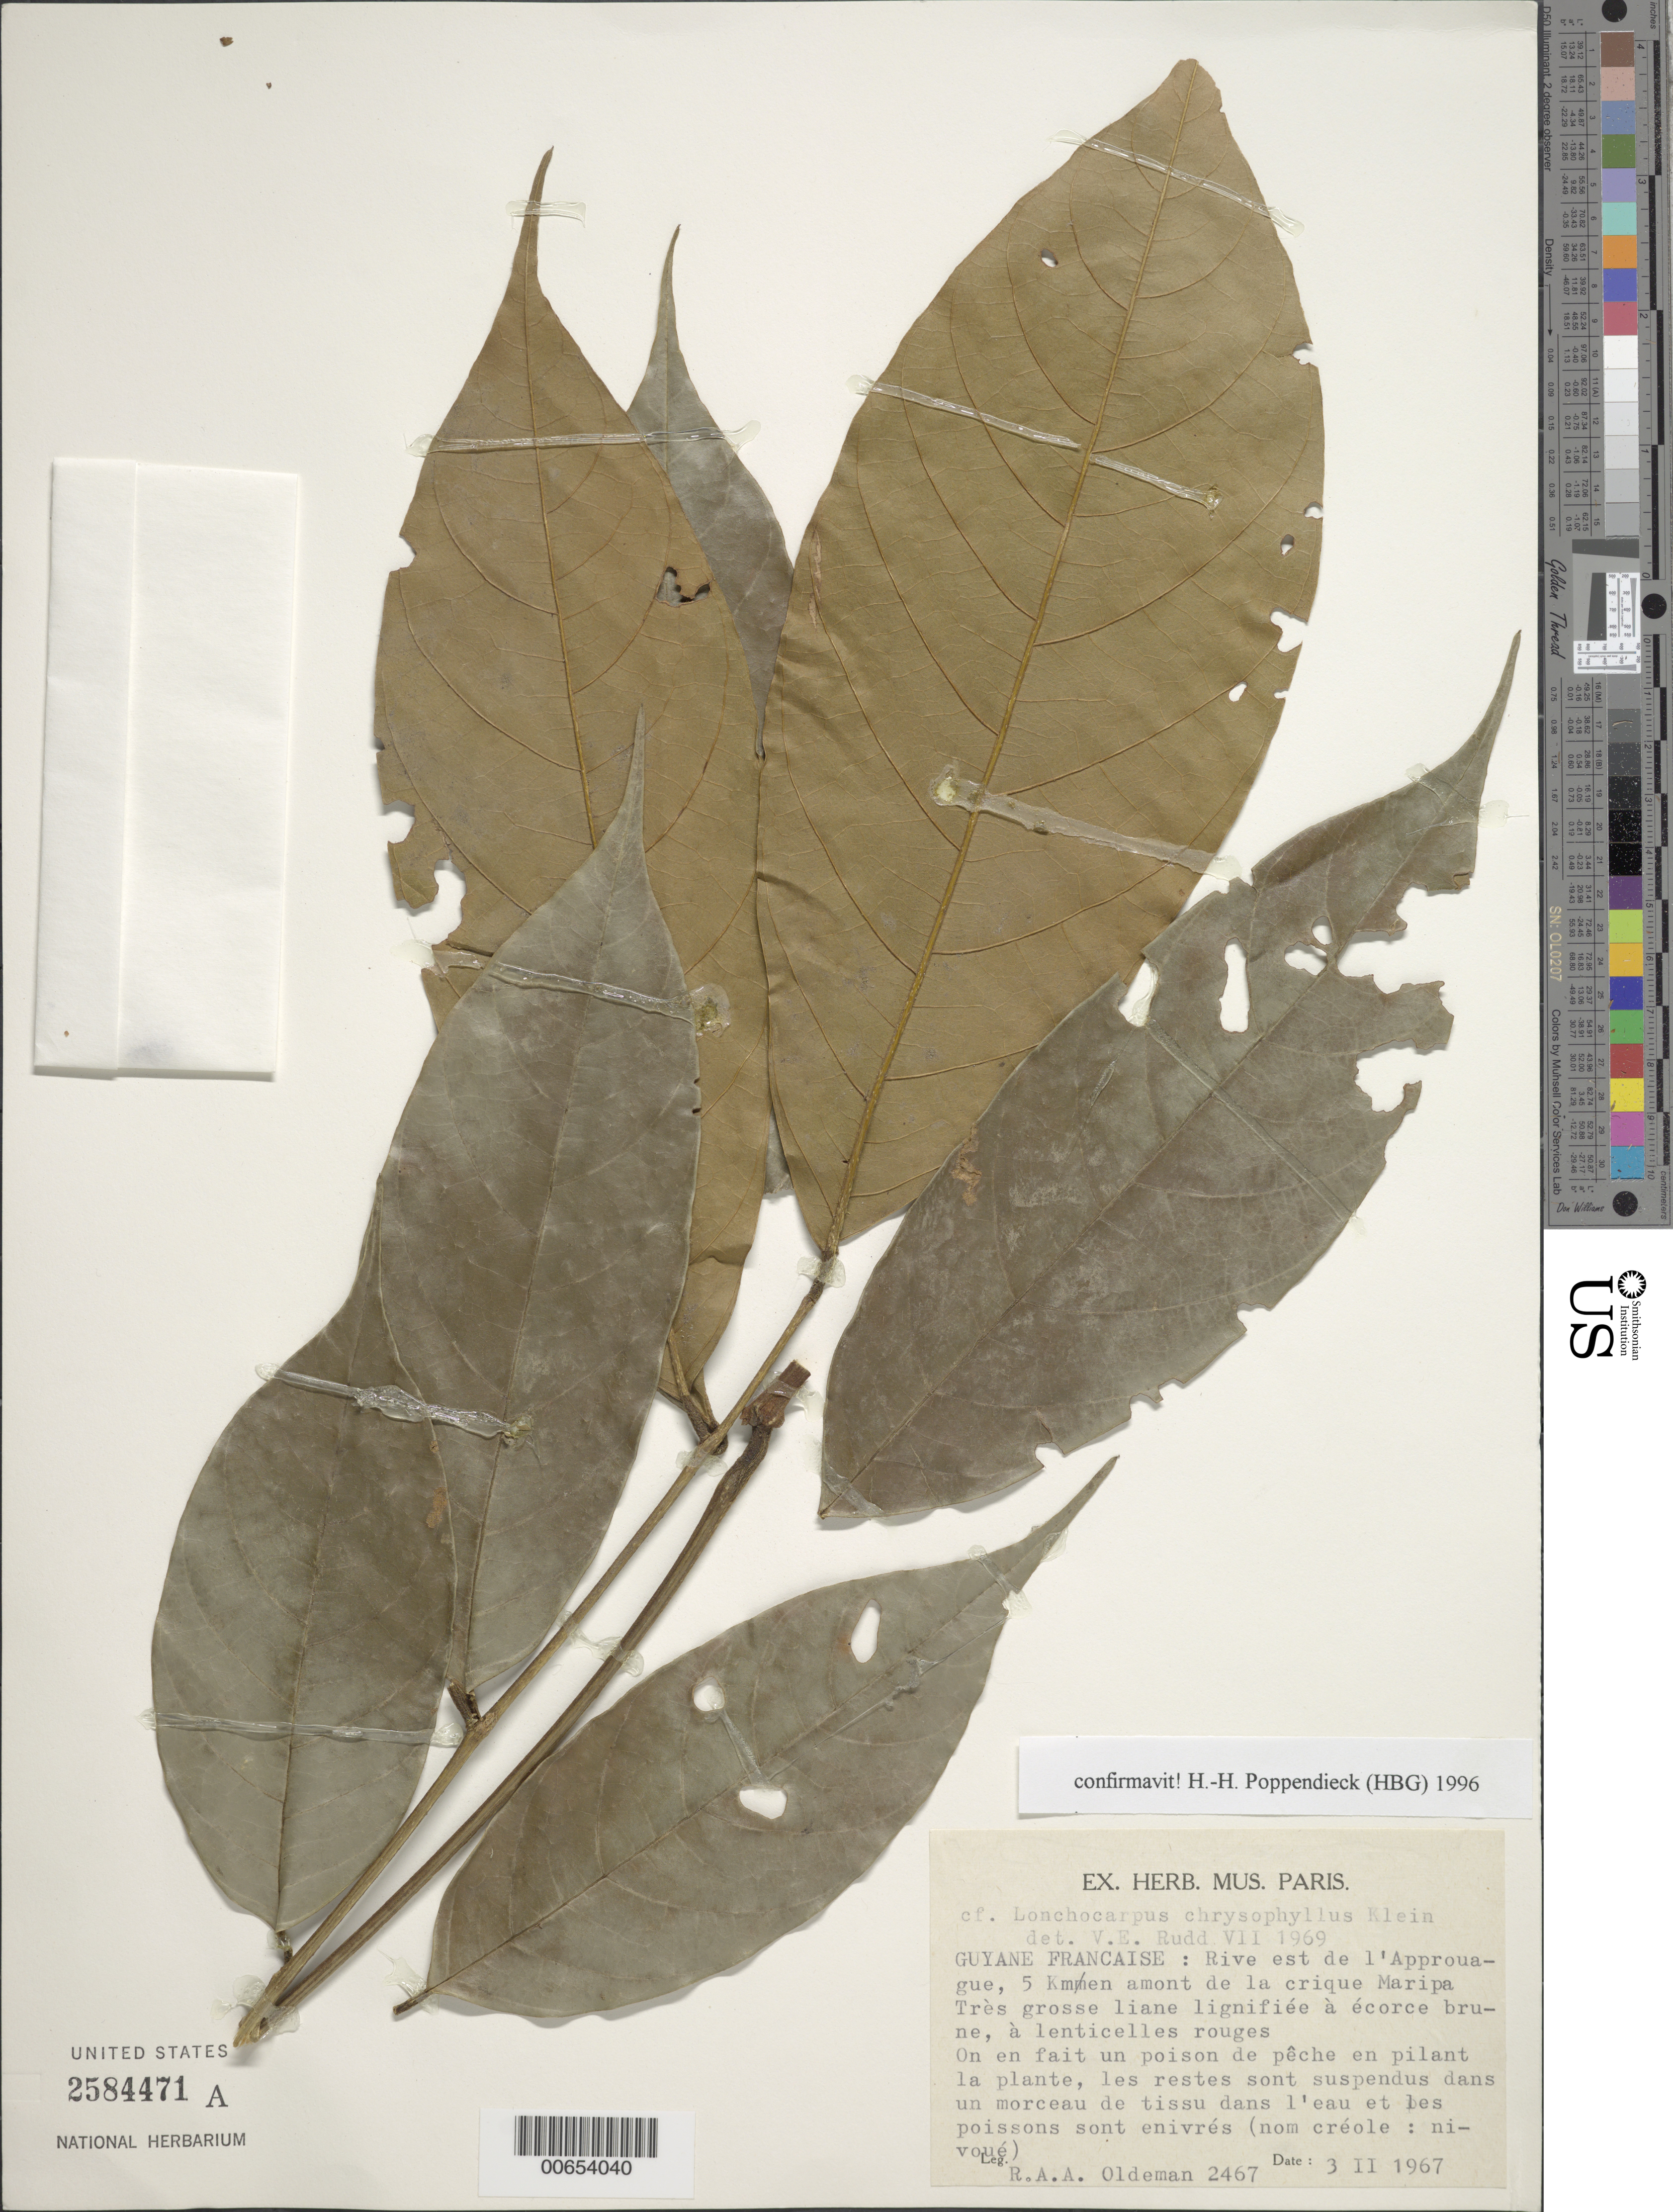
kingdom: Plantae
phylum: Tracheophyta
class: Magnoliopsida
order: Fabales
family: Fabaceae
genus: Lonchocarpus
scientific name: Lonchocarpus chrysophyllus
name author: Kleinhoonte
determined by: Poppendieck, H.-H., (HBG), Institut fur Allgemeine Botanik und Botanischer Garten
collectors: R. Oldeman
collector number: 2467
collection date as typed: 3-Feb-67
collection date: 1967-02-03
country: French Guiana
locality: Approuague R., rive E de, 5 km en amont de la crique Maripa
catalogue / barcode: US 2584471A